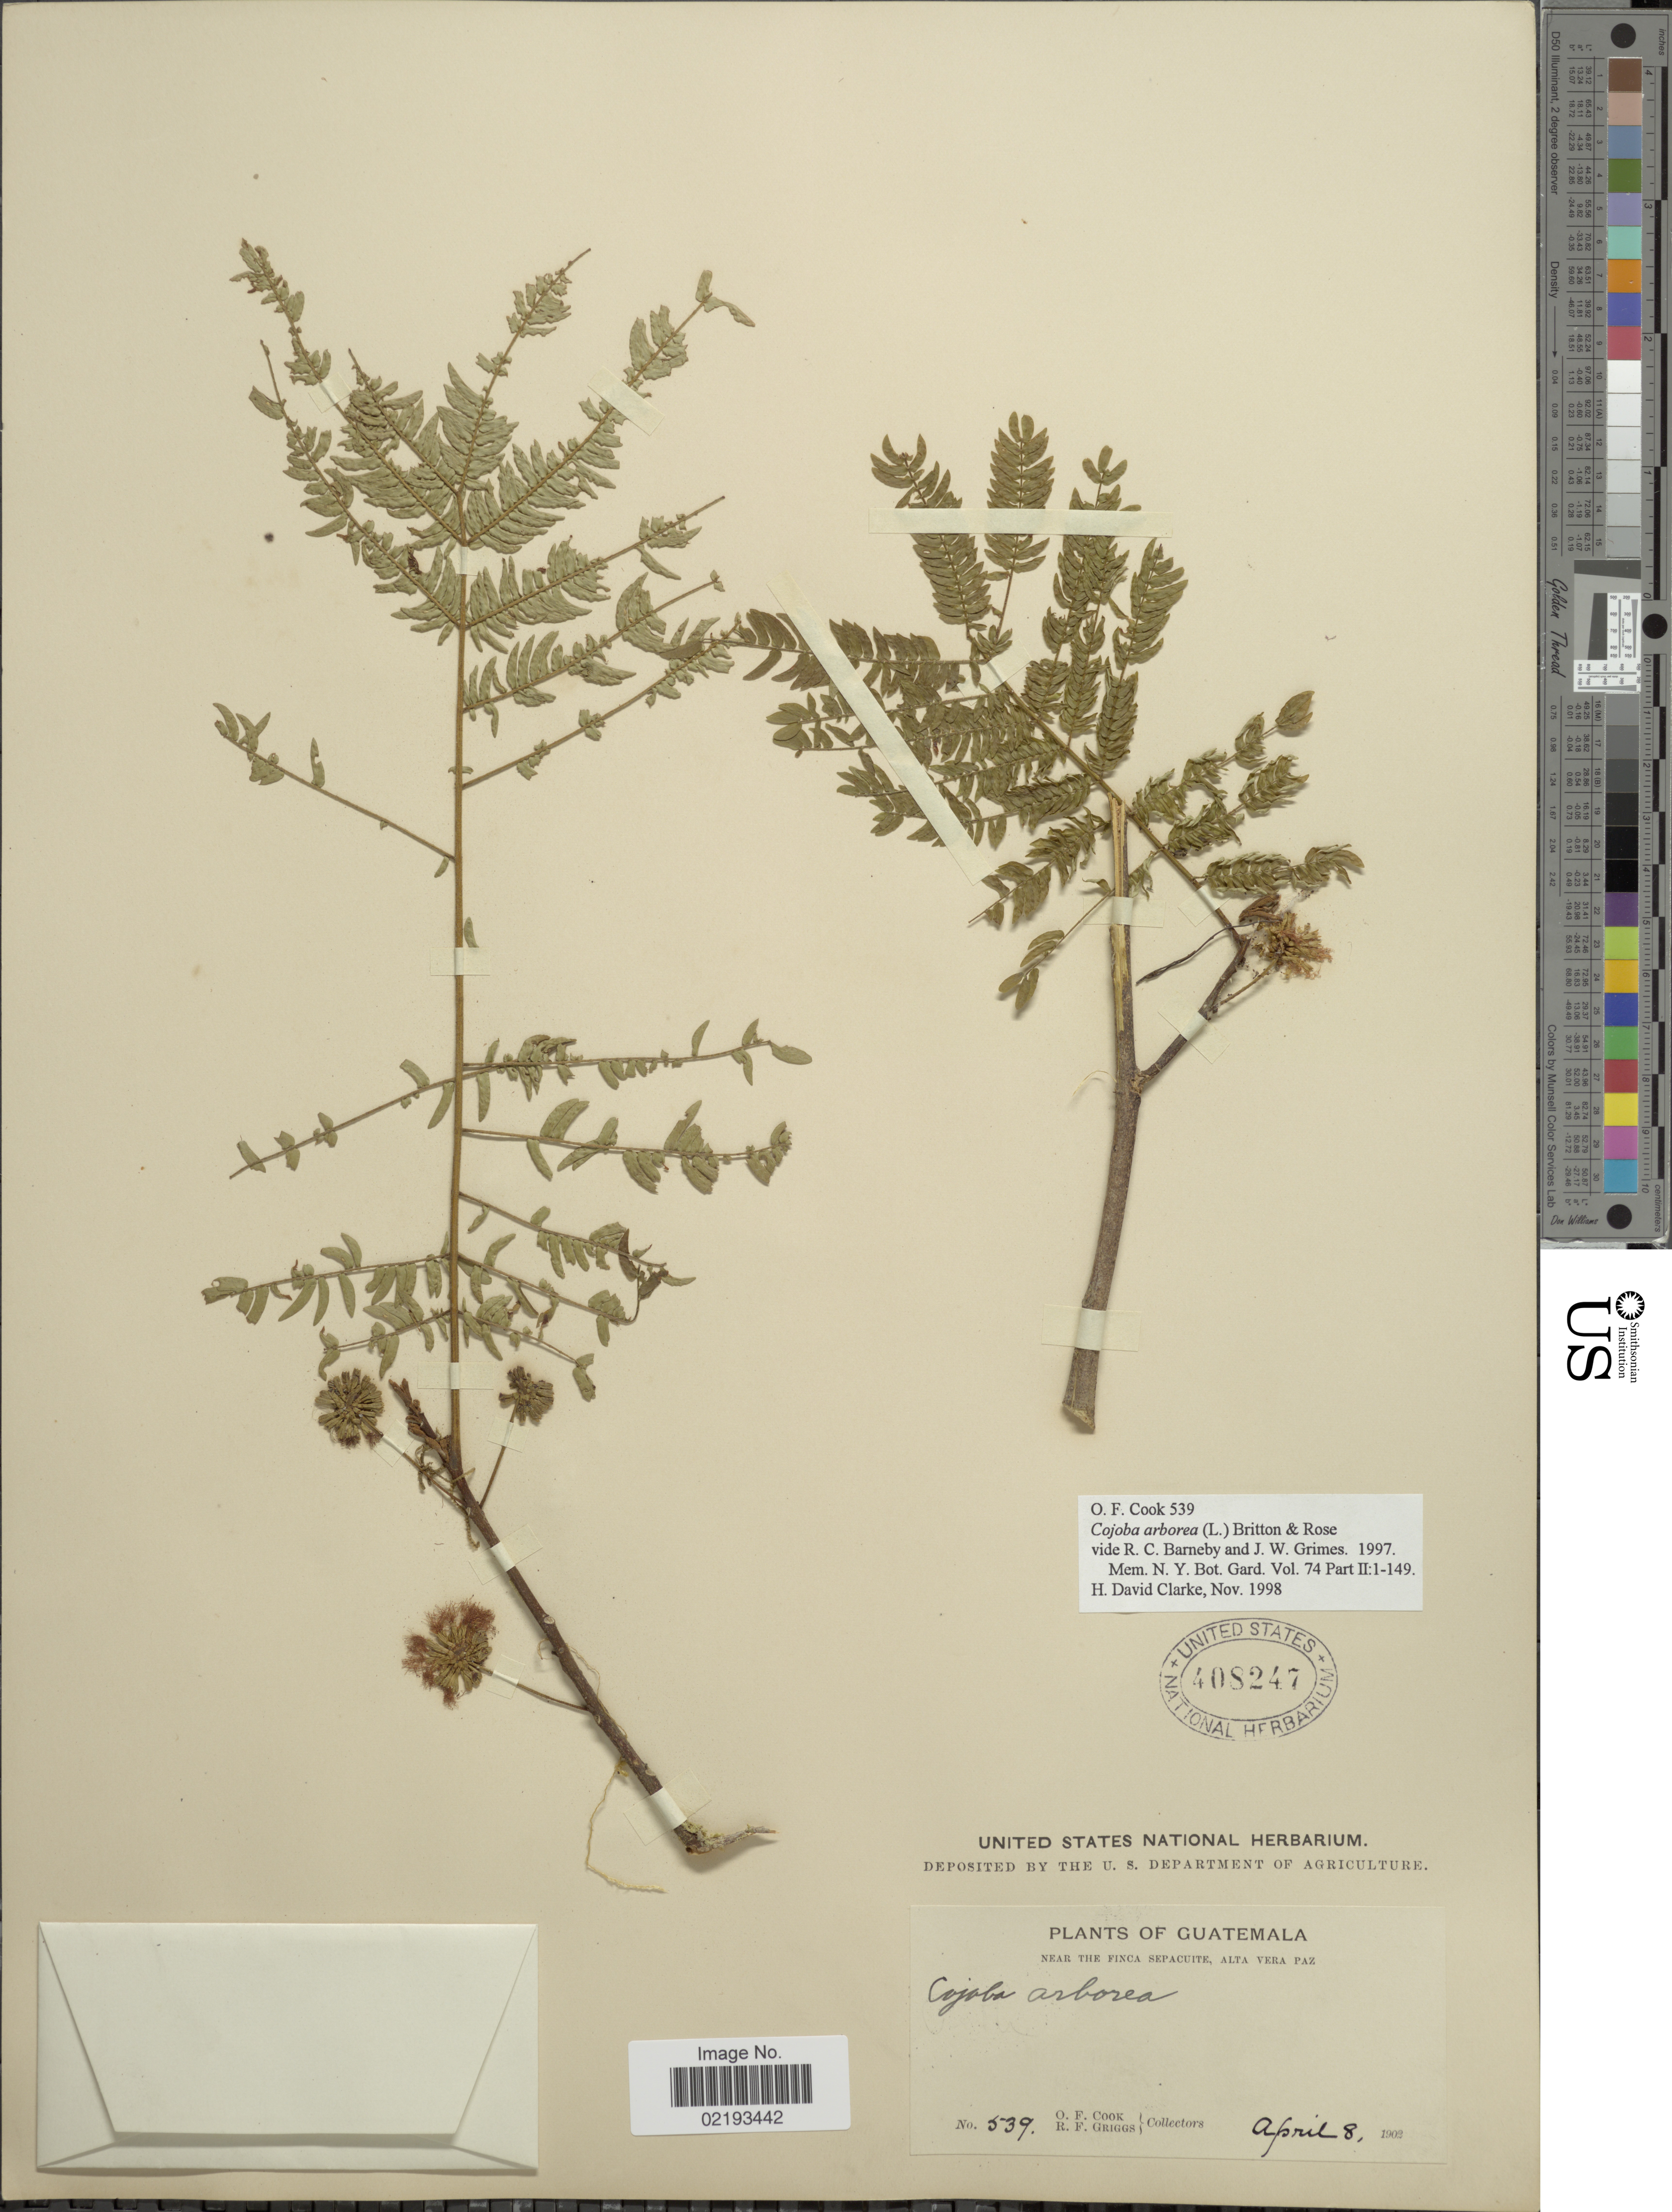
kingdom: Plantae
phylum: Tracheophyta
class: Magnoliopsida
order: Fabales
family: Fabaceae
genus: Cojoba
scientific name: Cojoba arborea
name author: (L.) Britton & Rose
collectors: O. F. Cook & R. F. Griggs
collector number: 539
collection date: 1902-04-08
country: Guatemala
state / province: Alta Verapaz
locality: Near the Finca Sepacuite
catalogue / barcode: US 408247